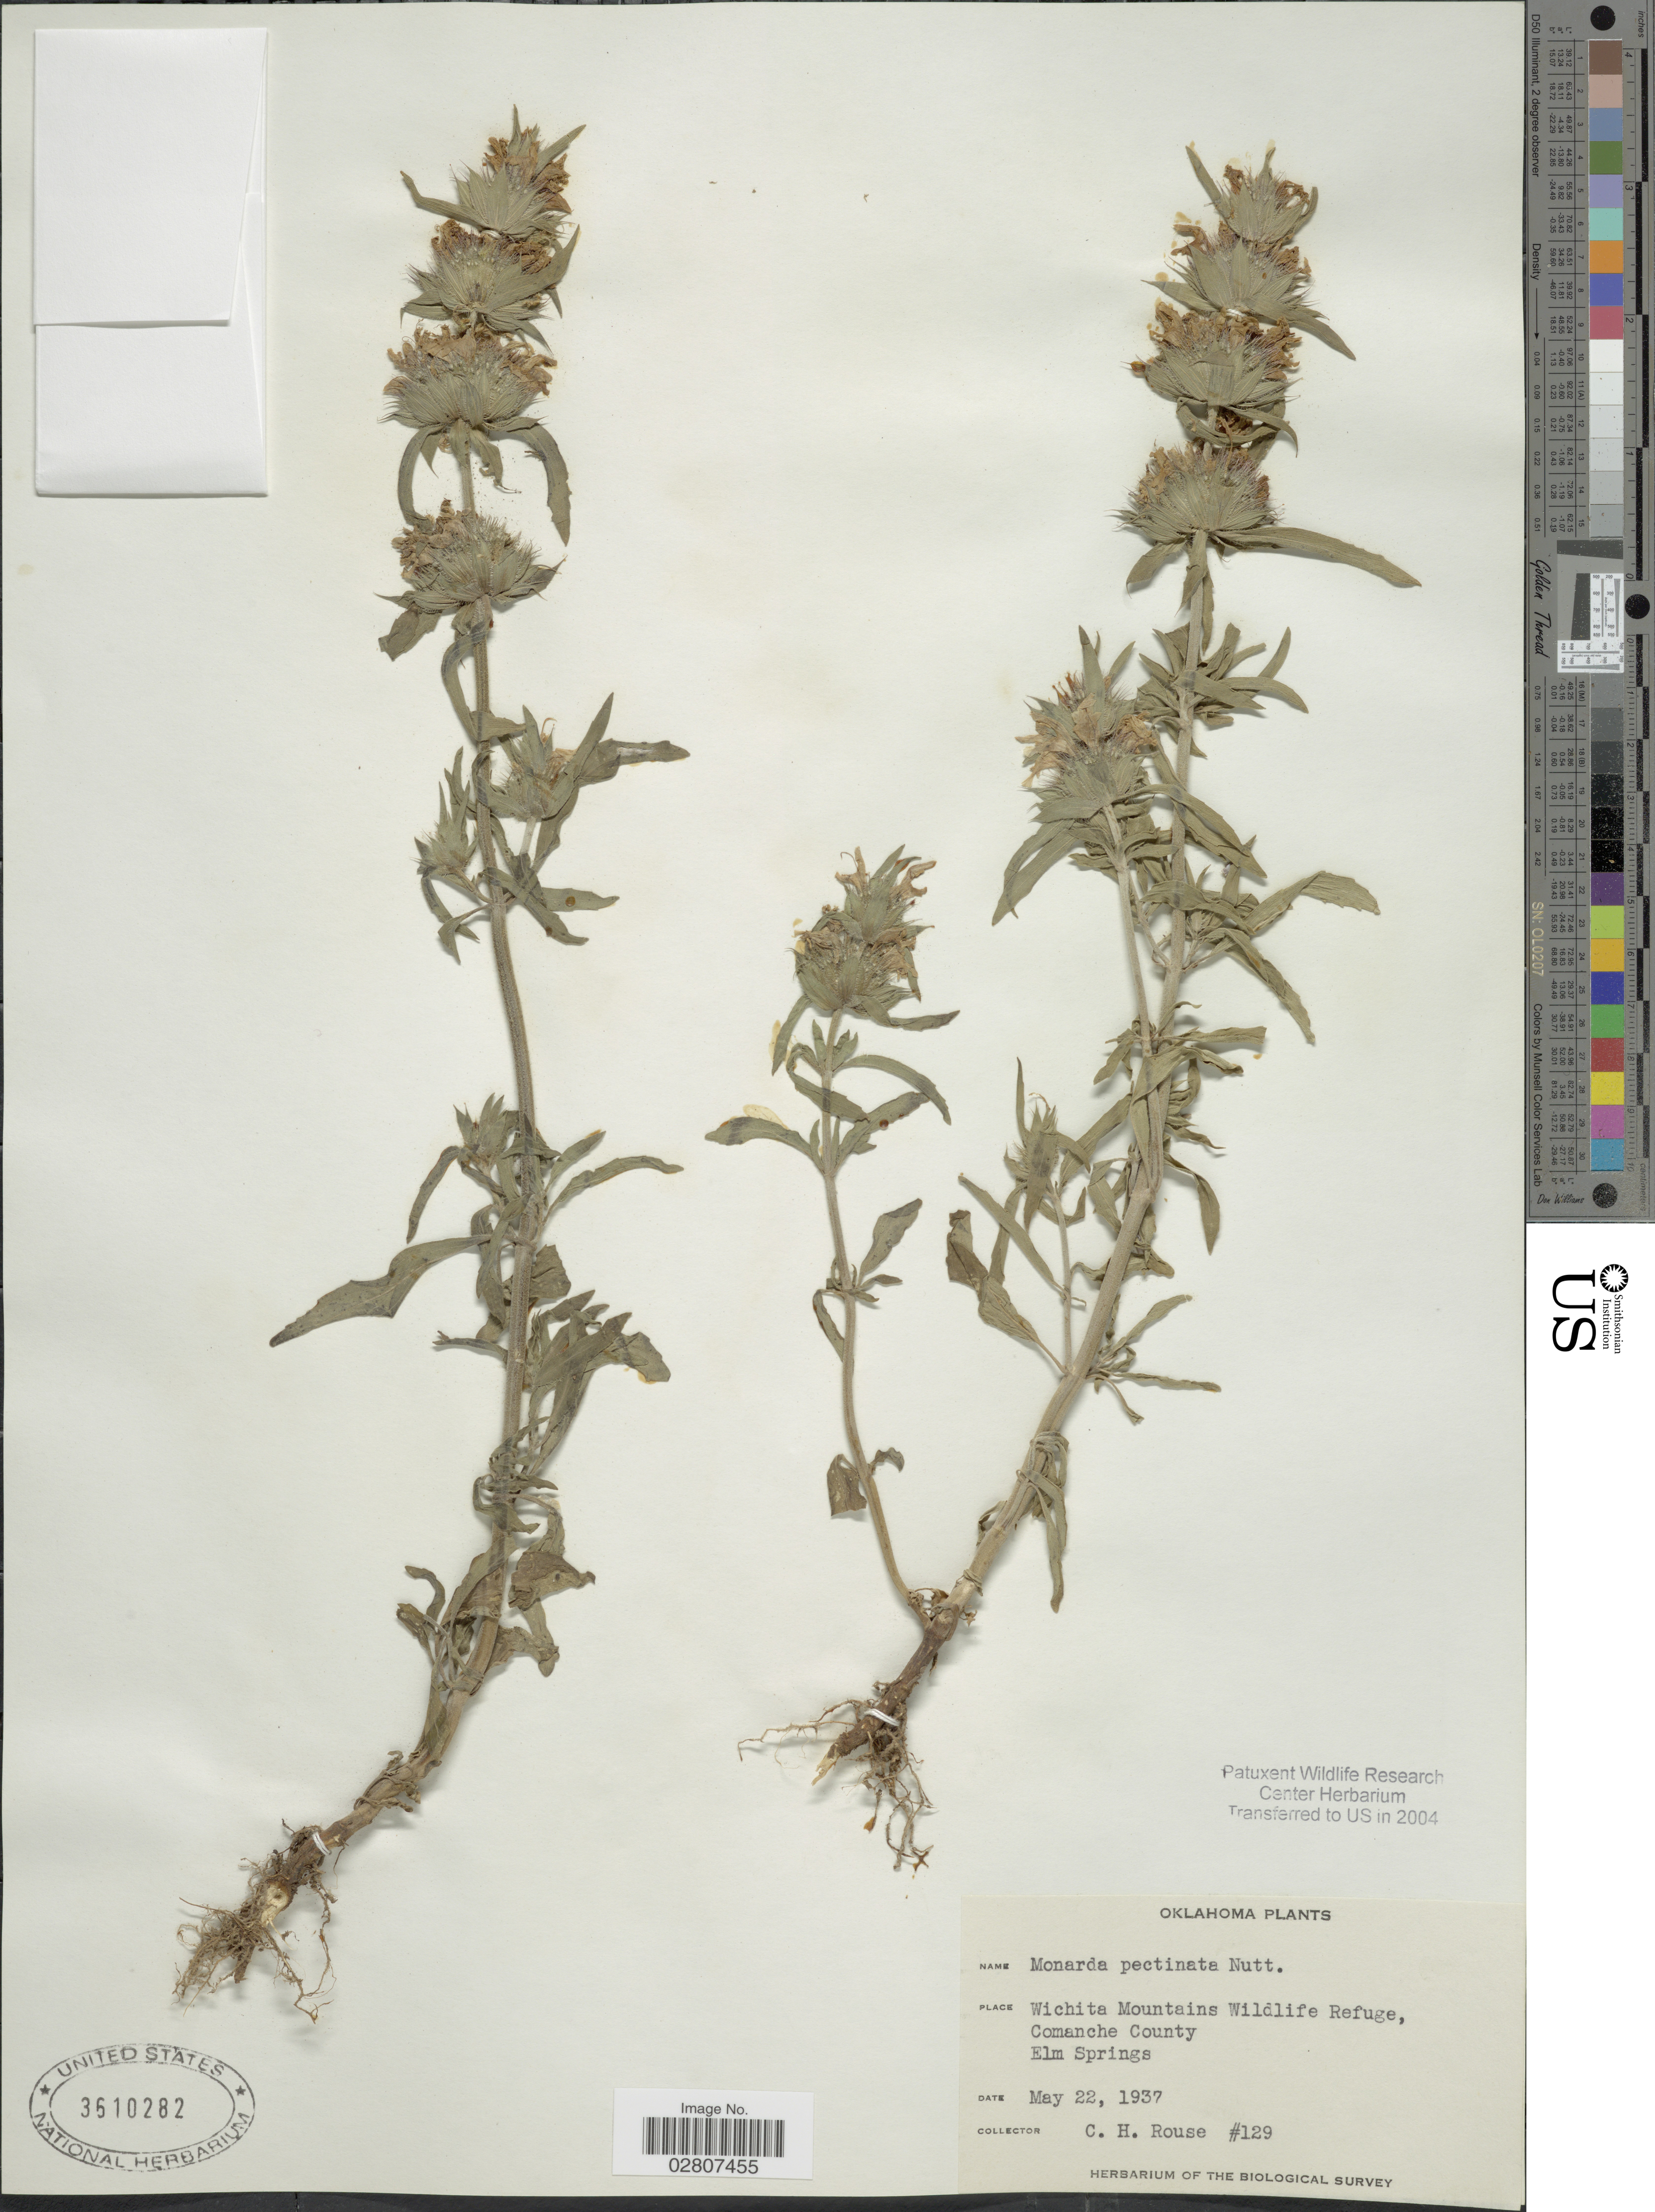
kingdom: Plantae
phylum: Tracheophyta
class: Magnoliopsida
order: Lamiales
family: Lamiaceae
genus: Monarda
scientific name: Monarda pectinata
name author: Nutt.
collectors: C. Rouse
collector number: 129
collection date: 1937-05-22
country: United States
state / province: Oklahoma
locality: Wichita Mountains Wildlife Refuge, Comanche County. Elm Springs.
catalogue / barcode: US 3610282